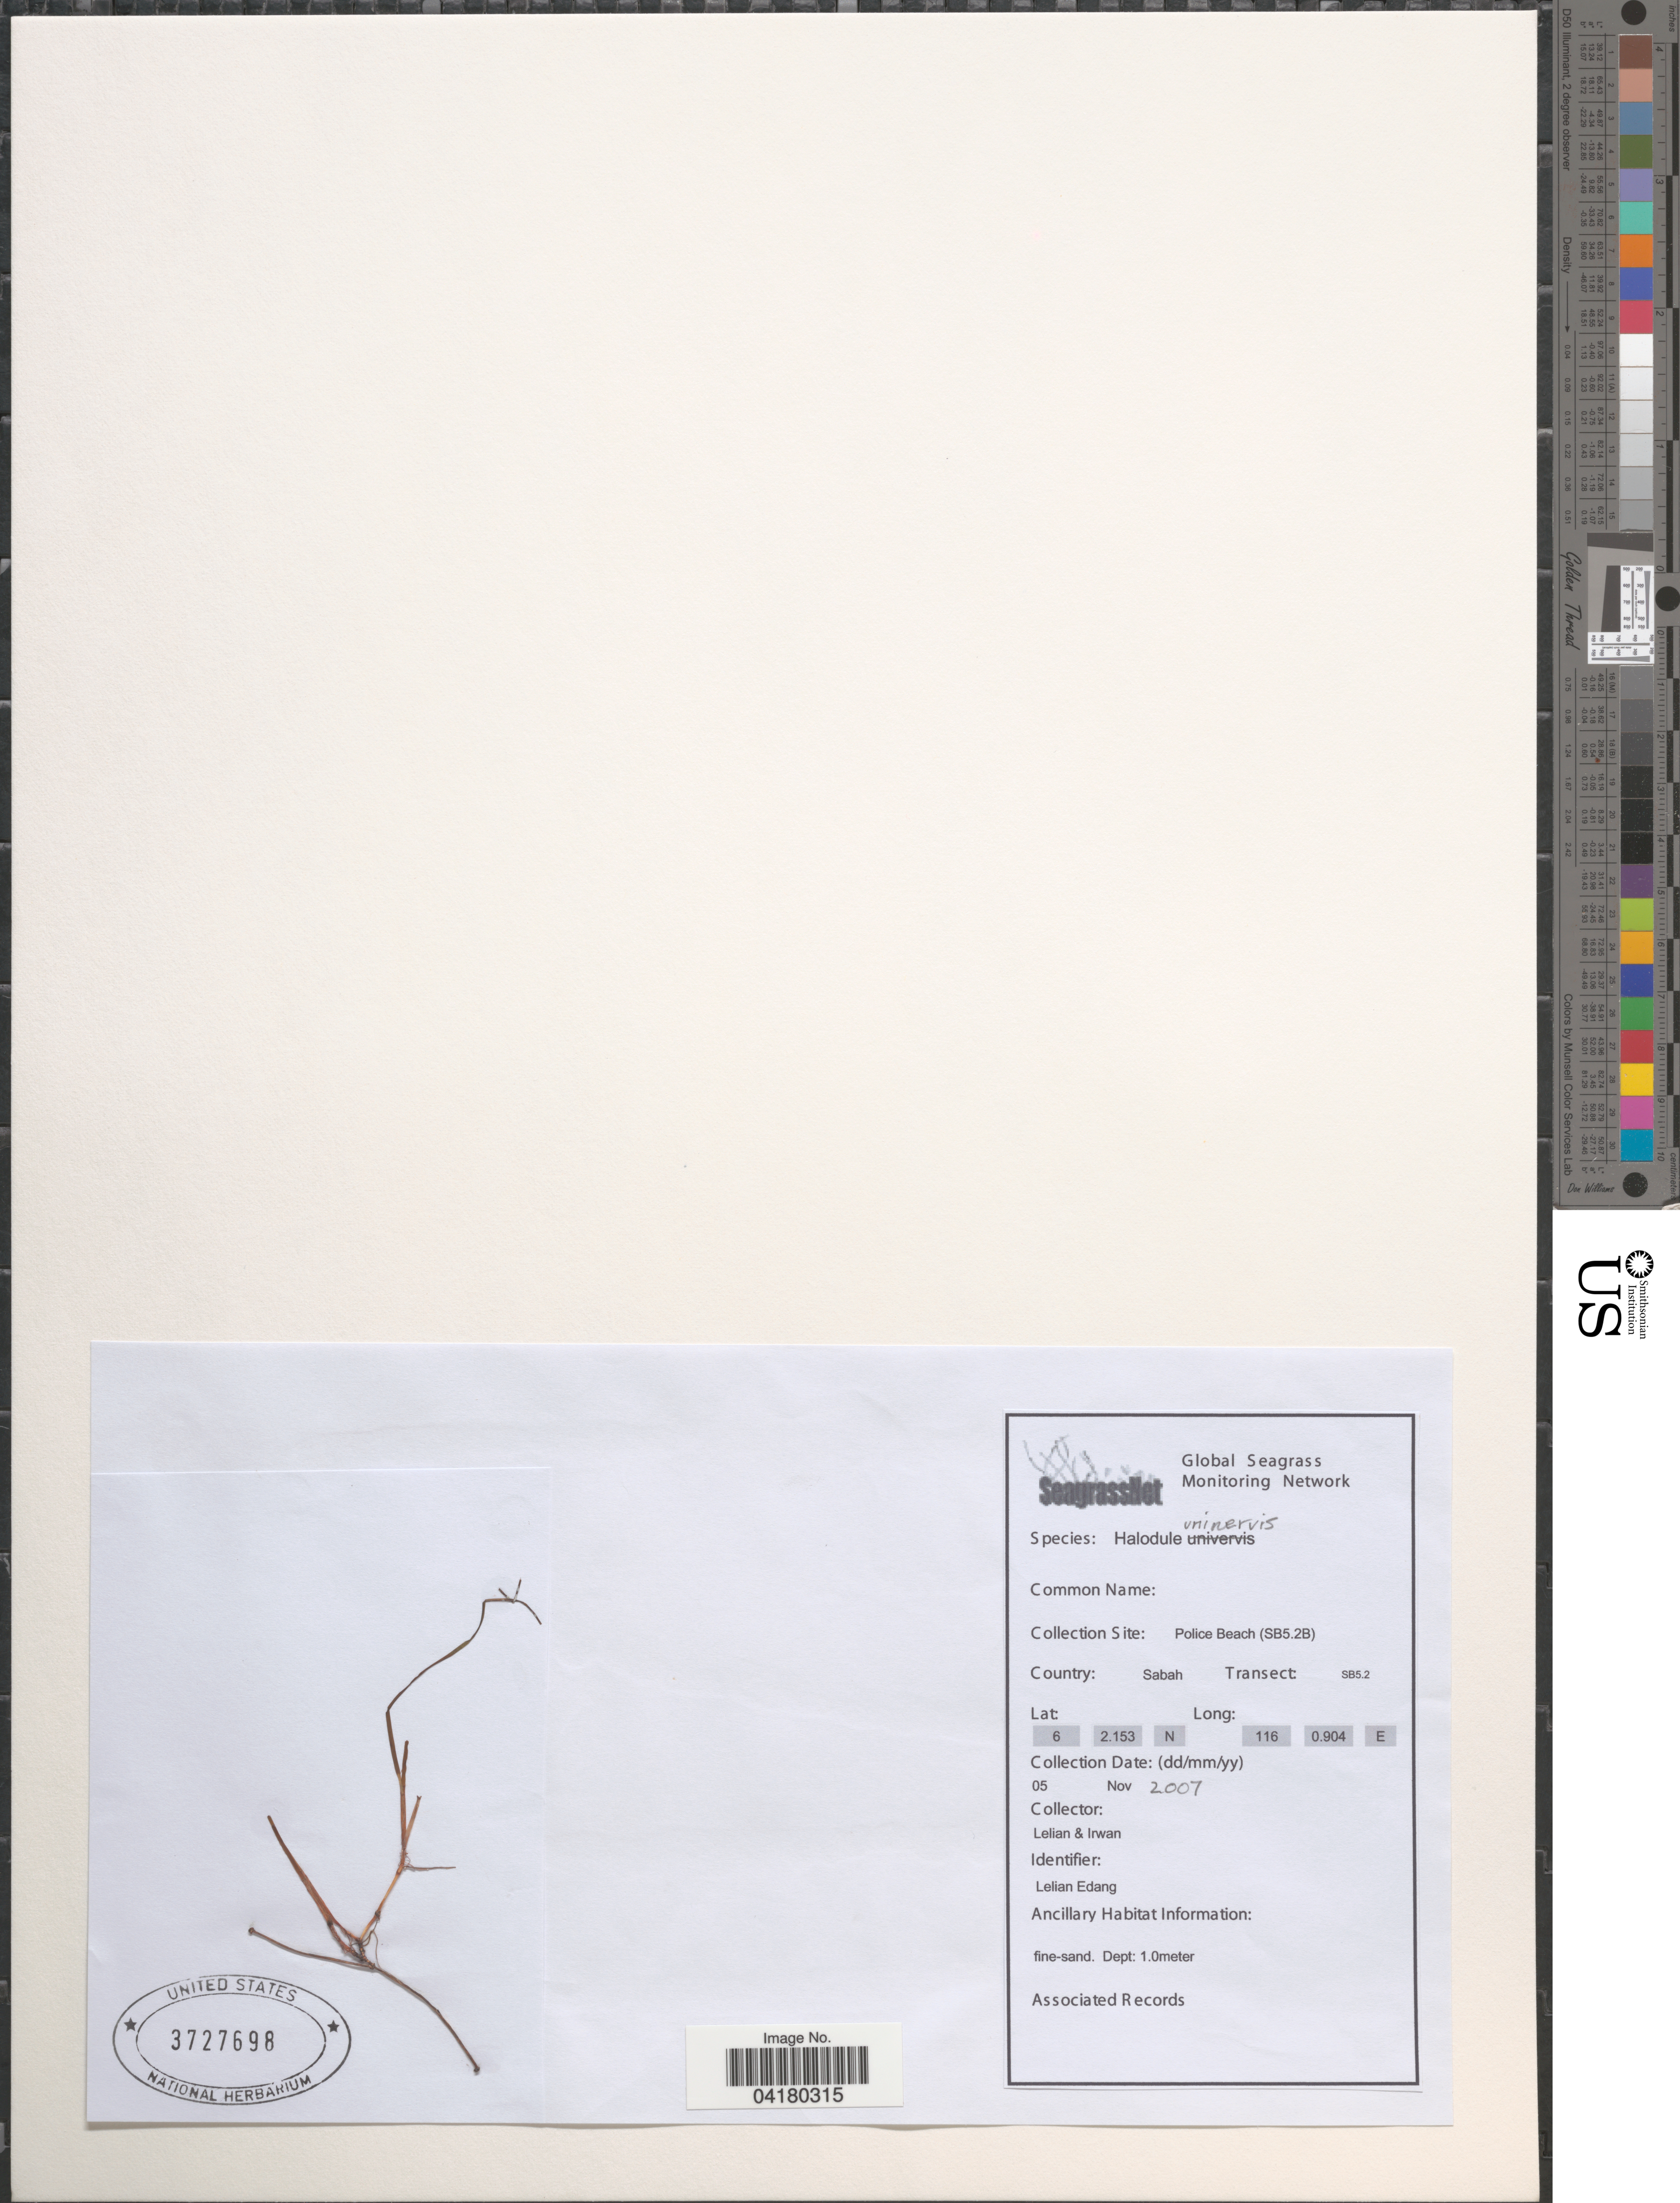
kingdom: Plantae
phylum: Tracheophyta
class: Liliopsida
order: Alismatales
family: Cymodoceaceae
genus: Halodule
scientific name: Halodule uninervis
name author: (Forssk.) Asch.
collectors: Lelian & Irwan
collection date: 2007-11-05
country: Malaysia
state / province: Sabah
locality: Police Beach (SB5.2B). Transect: SB5.2.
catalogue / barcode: US 3727698